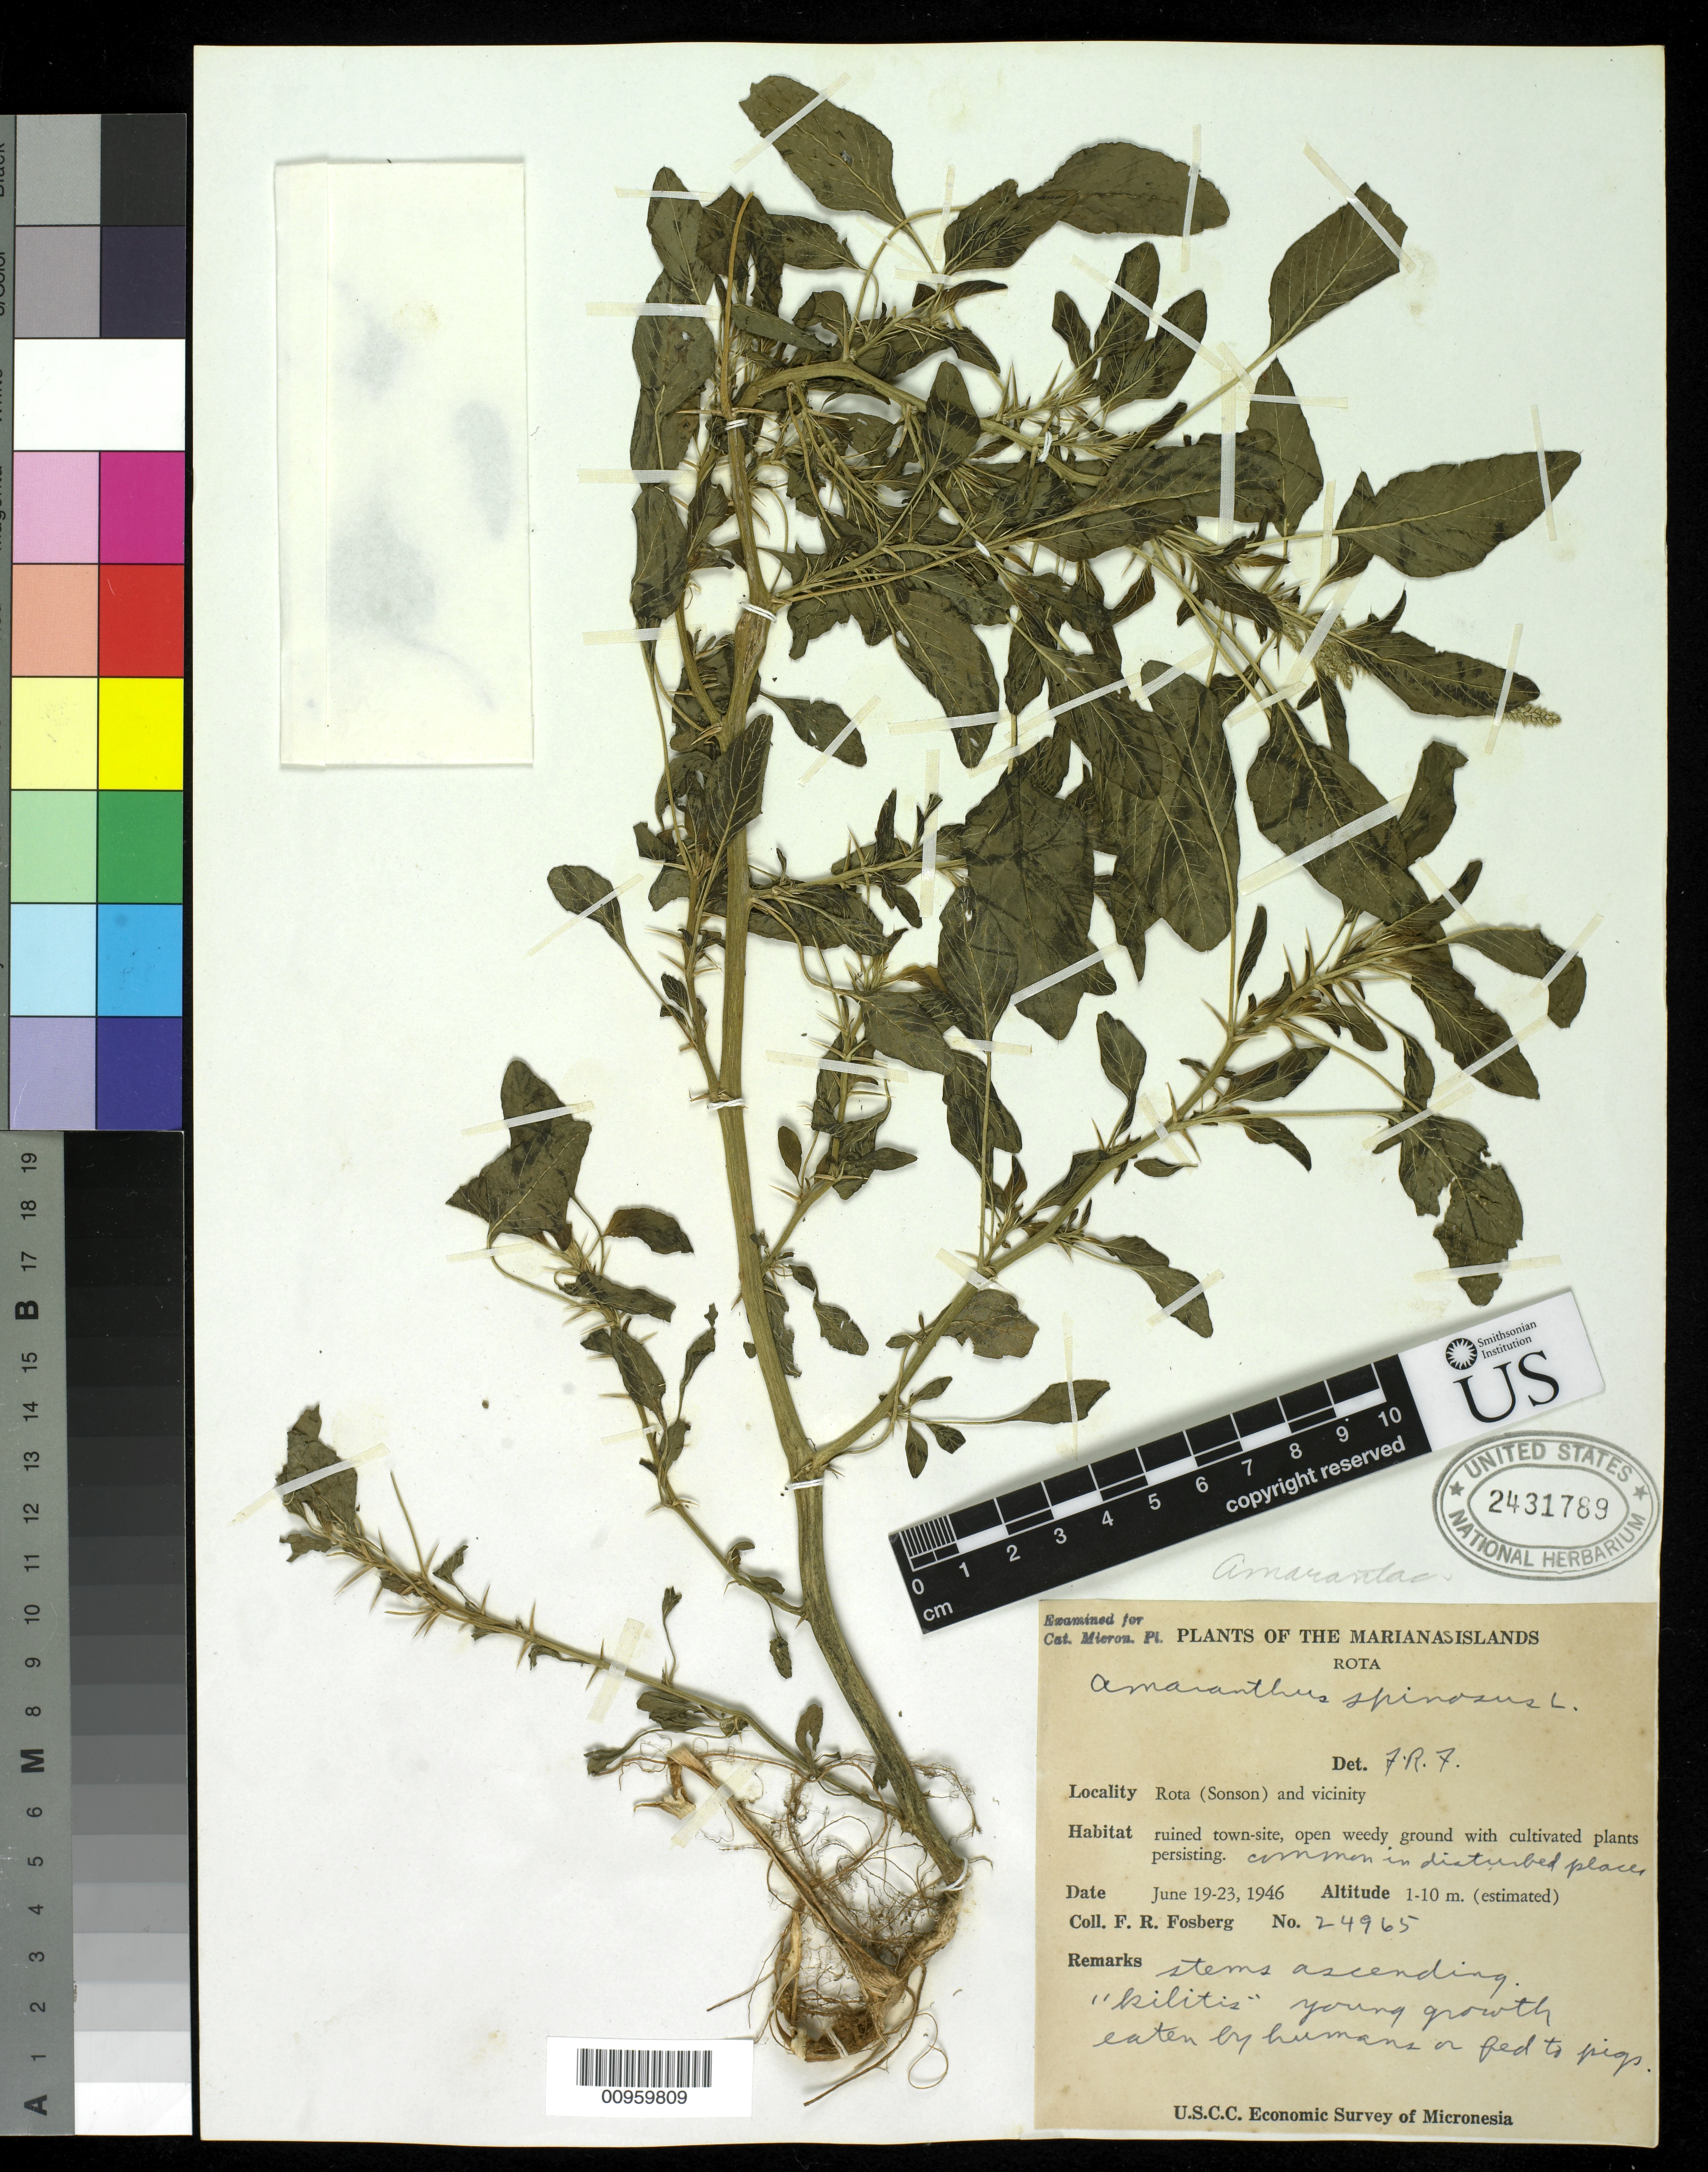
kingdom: Plantae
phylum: Tracheophyta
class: Magnoliopsida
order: Caryophyllales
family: Amaranthaceae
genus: Amaranthus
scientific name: Amaranthus spinosus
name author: L.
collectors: F. R. Fosberg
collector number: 24965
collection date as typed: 19 Jun 1946 to 23 Jun 1946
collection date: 1946-06-19/1946-06-23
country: Northern Mariana Islands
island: Rota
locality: Rota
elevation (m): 1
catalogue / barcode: US 2431789